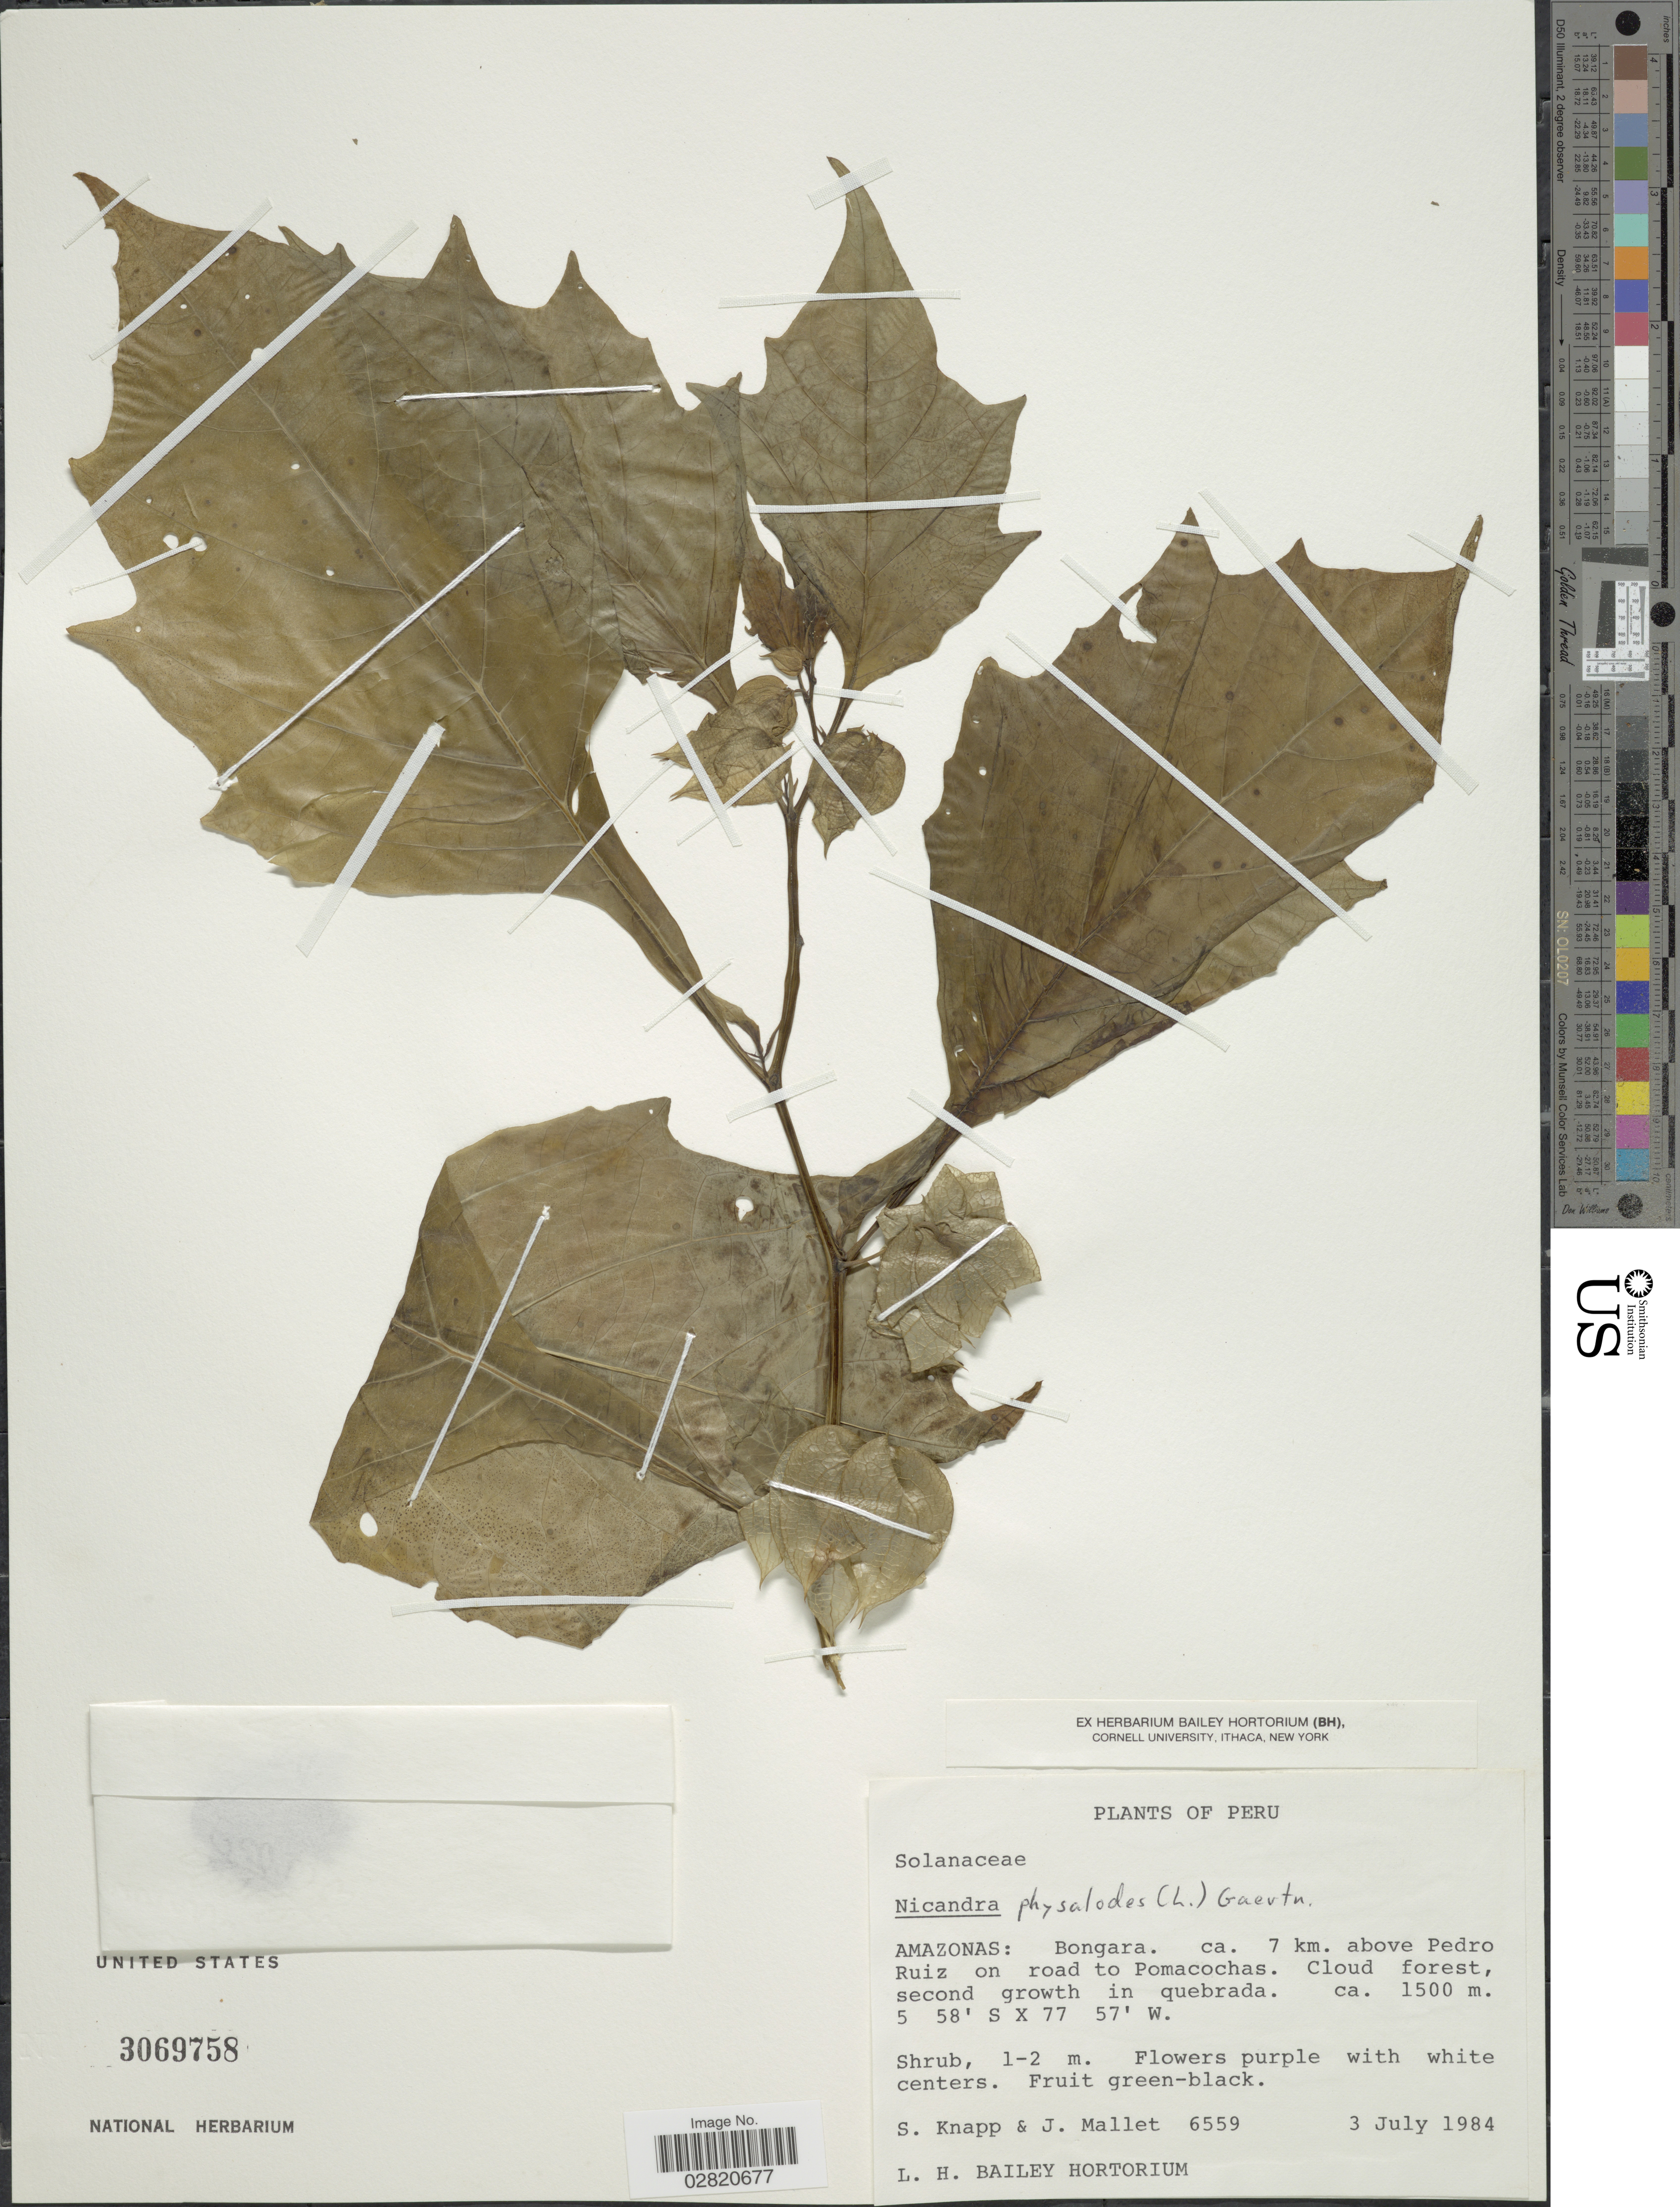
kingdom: Plantae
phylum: Tracheophyta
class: Magnoliopsida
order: Solanales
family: Solanaceae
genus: Nicandra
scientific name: Nicandra physalodes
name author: (L.) Gaertn.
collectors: S. Knapp & J. Mallet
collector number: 6559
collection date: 1984-07-03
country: Peru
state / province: Amazonas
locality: Bongara. Ca. 7 km. above Pedro Ruiz on road to Pomacochas.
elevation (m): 1500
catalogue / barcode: US 3069758